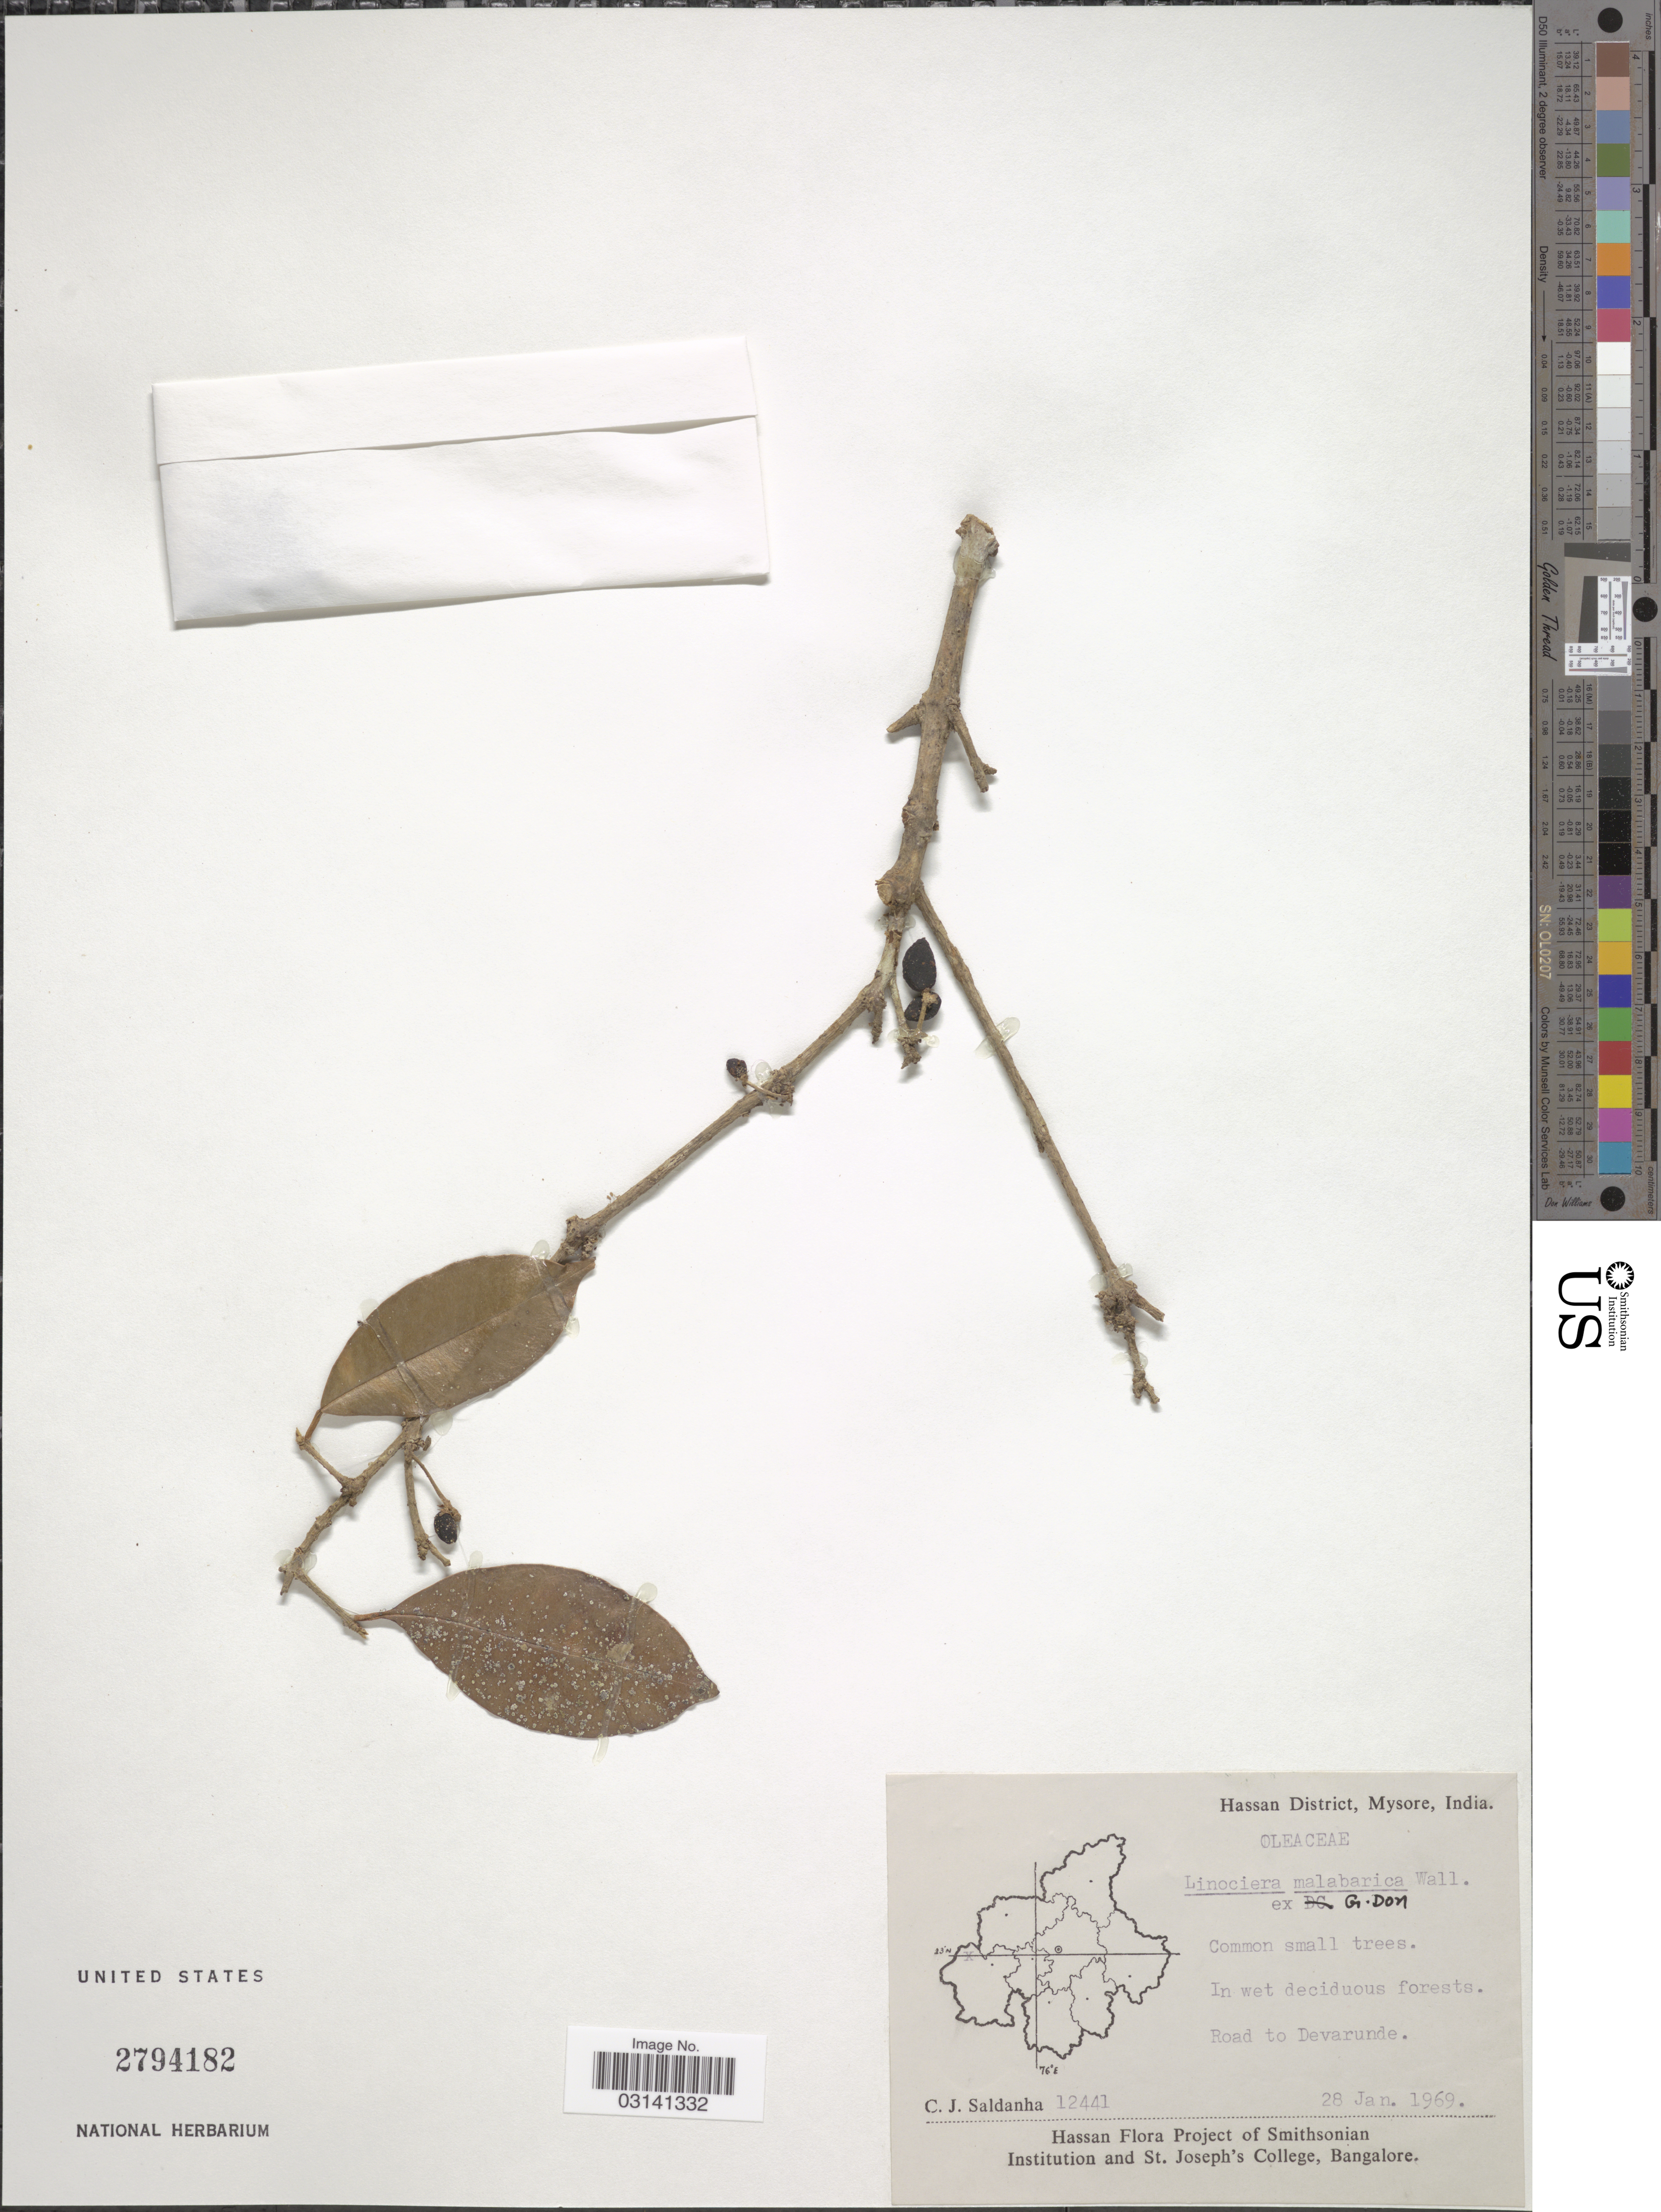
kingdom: Plantae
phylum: Tracheophyta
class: Magnoliopsida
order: Lamiales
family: Oleaceae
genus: Chionanthus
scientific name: Chionanthus mala-elengi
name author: (Dennst.) P.S. Green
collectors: C. J. Saldanha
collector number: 12441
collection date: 1969-01-28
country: India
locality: Hassan District, Mysore, Road to Devarunde.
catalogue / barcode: US 2794182